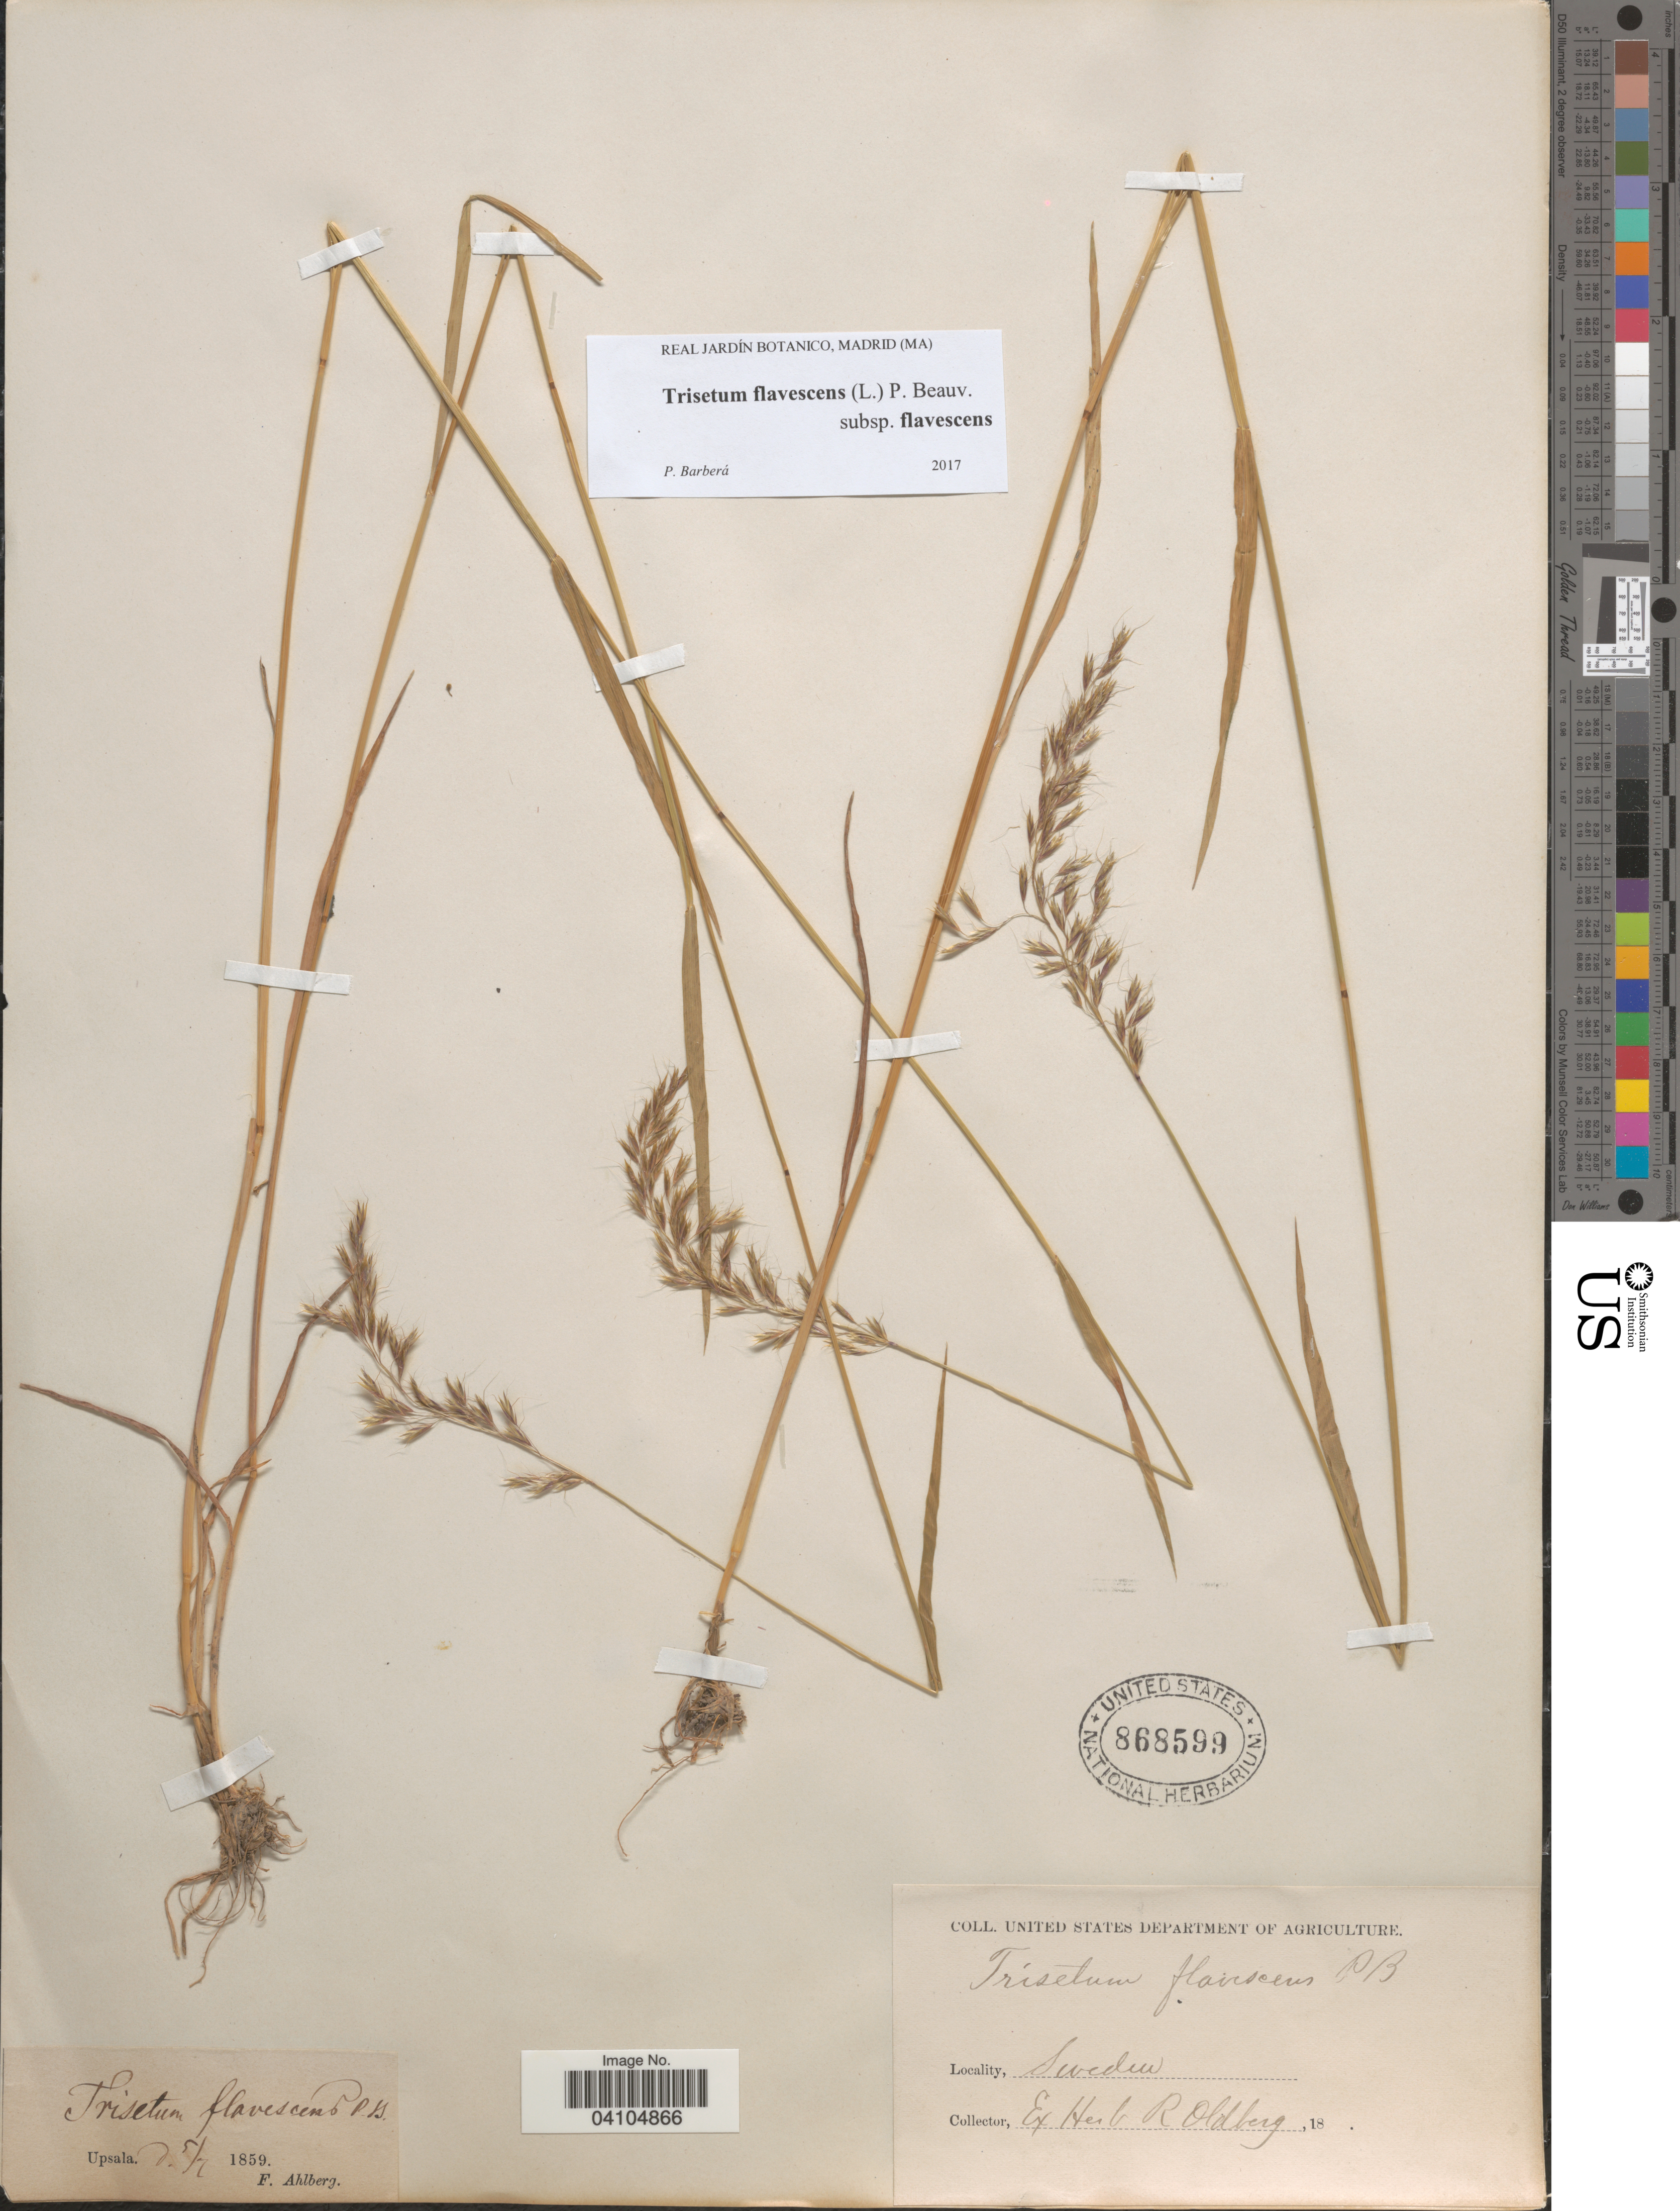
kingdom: Plantae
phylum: Tracheophyta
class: Liliopsida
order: Poales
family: Poaceae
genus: Trisetum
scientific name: Trisetum flavescens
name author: (L.) P. Beauv.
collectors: F. Ahlberg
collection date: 1859-07-05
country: Sweden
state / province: Uppsala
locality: Upsala.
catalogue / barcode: US 868599